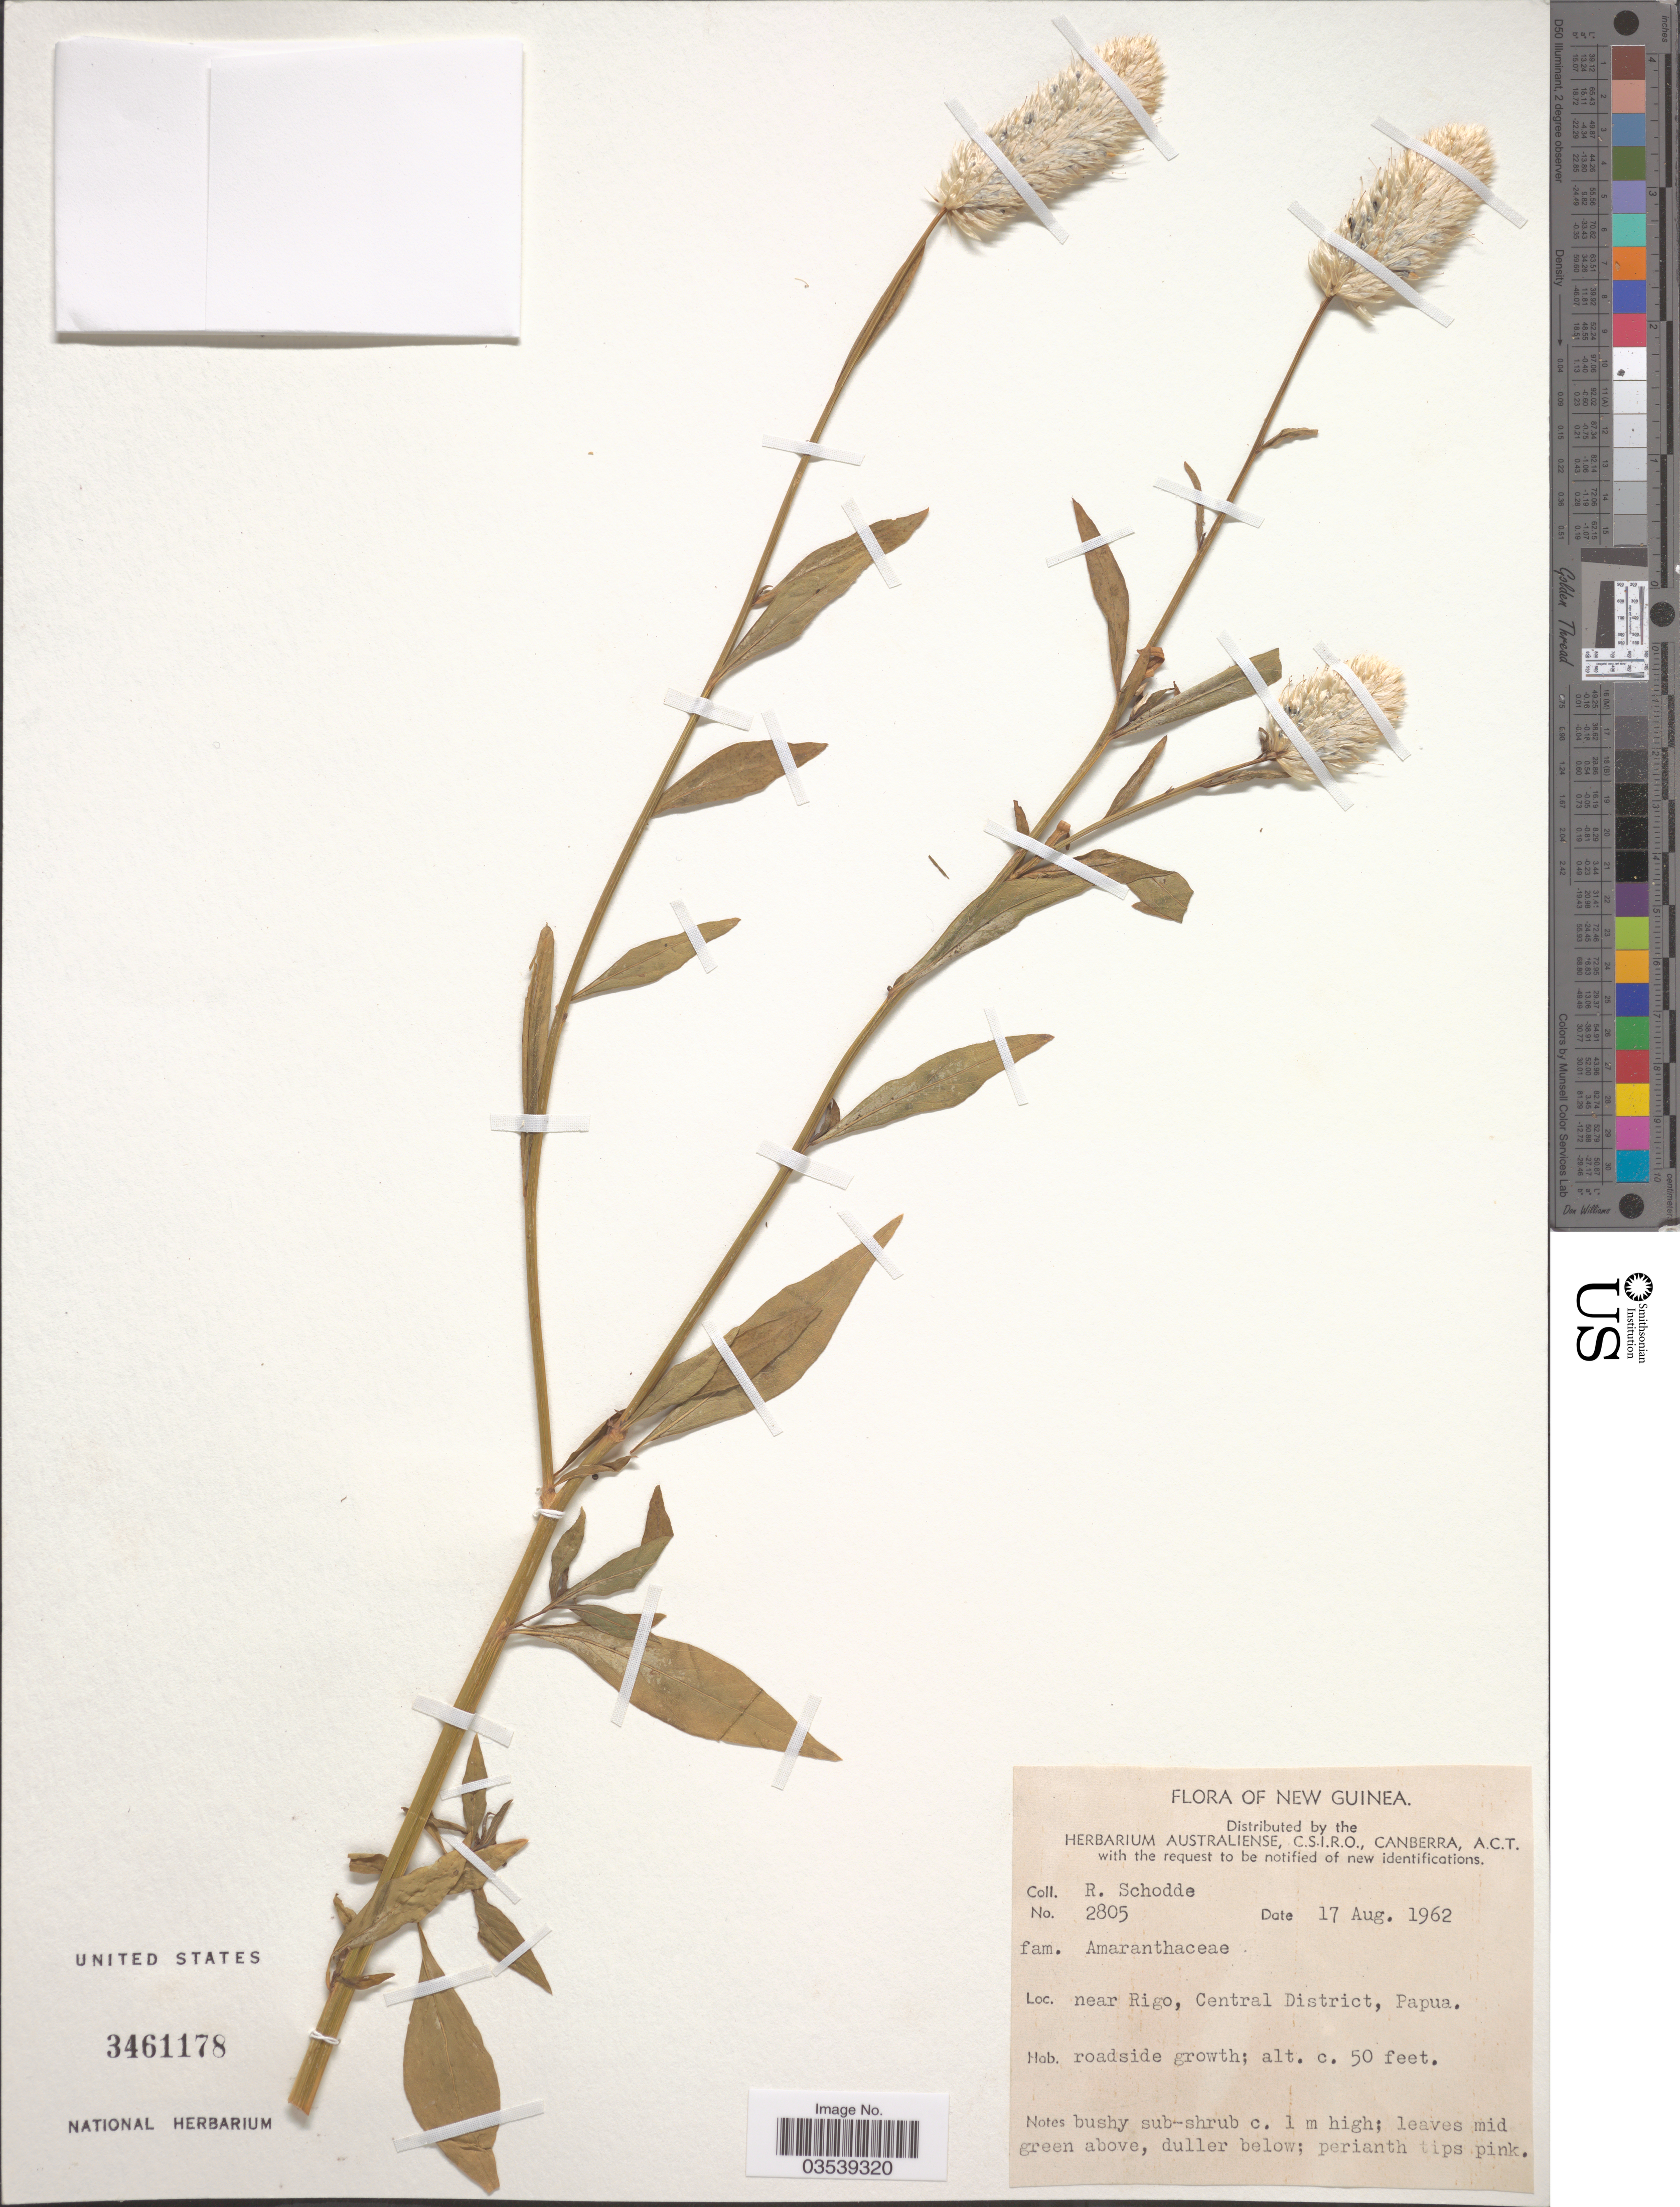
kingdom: Plantae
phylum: Tracheophyta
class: Magnoliopsida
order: Caryophyllales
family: Amaranthaceae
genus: Celosia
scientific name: Celosia argentea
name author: L.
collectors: R. Schodde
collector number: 2805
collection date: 1962-08-17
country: Papua New Guinea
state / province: Central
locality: New Guinea. Near Rigo, Central District, Papua.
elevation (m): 15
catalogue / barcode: US 3461178